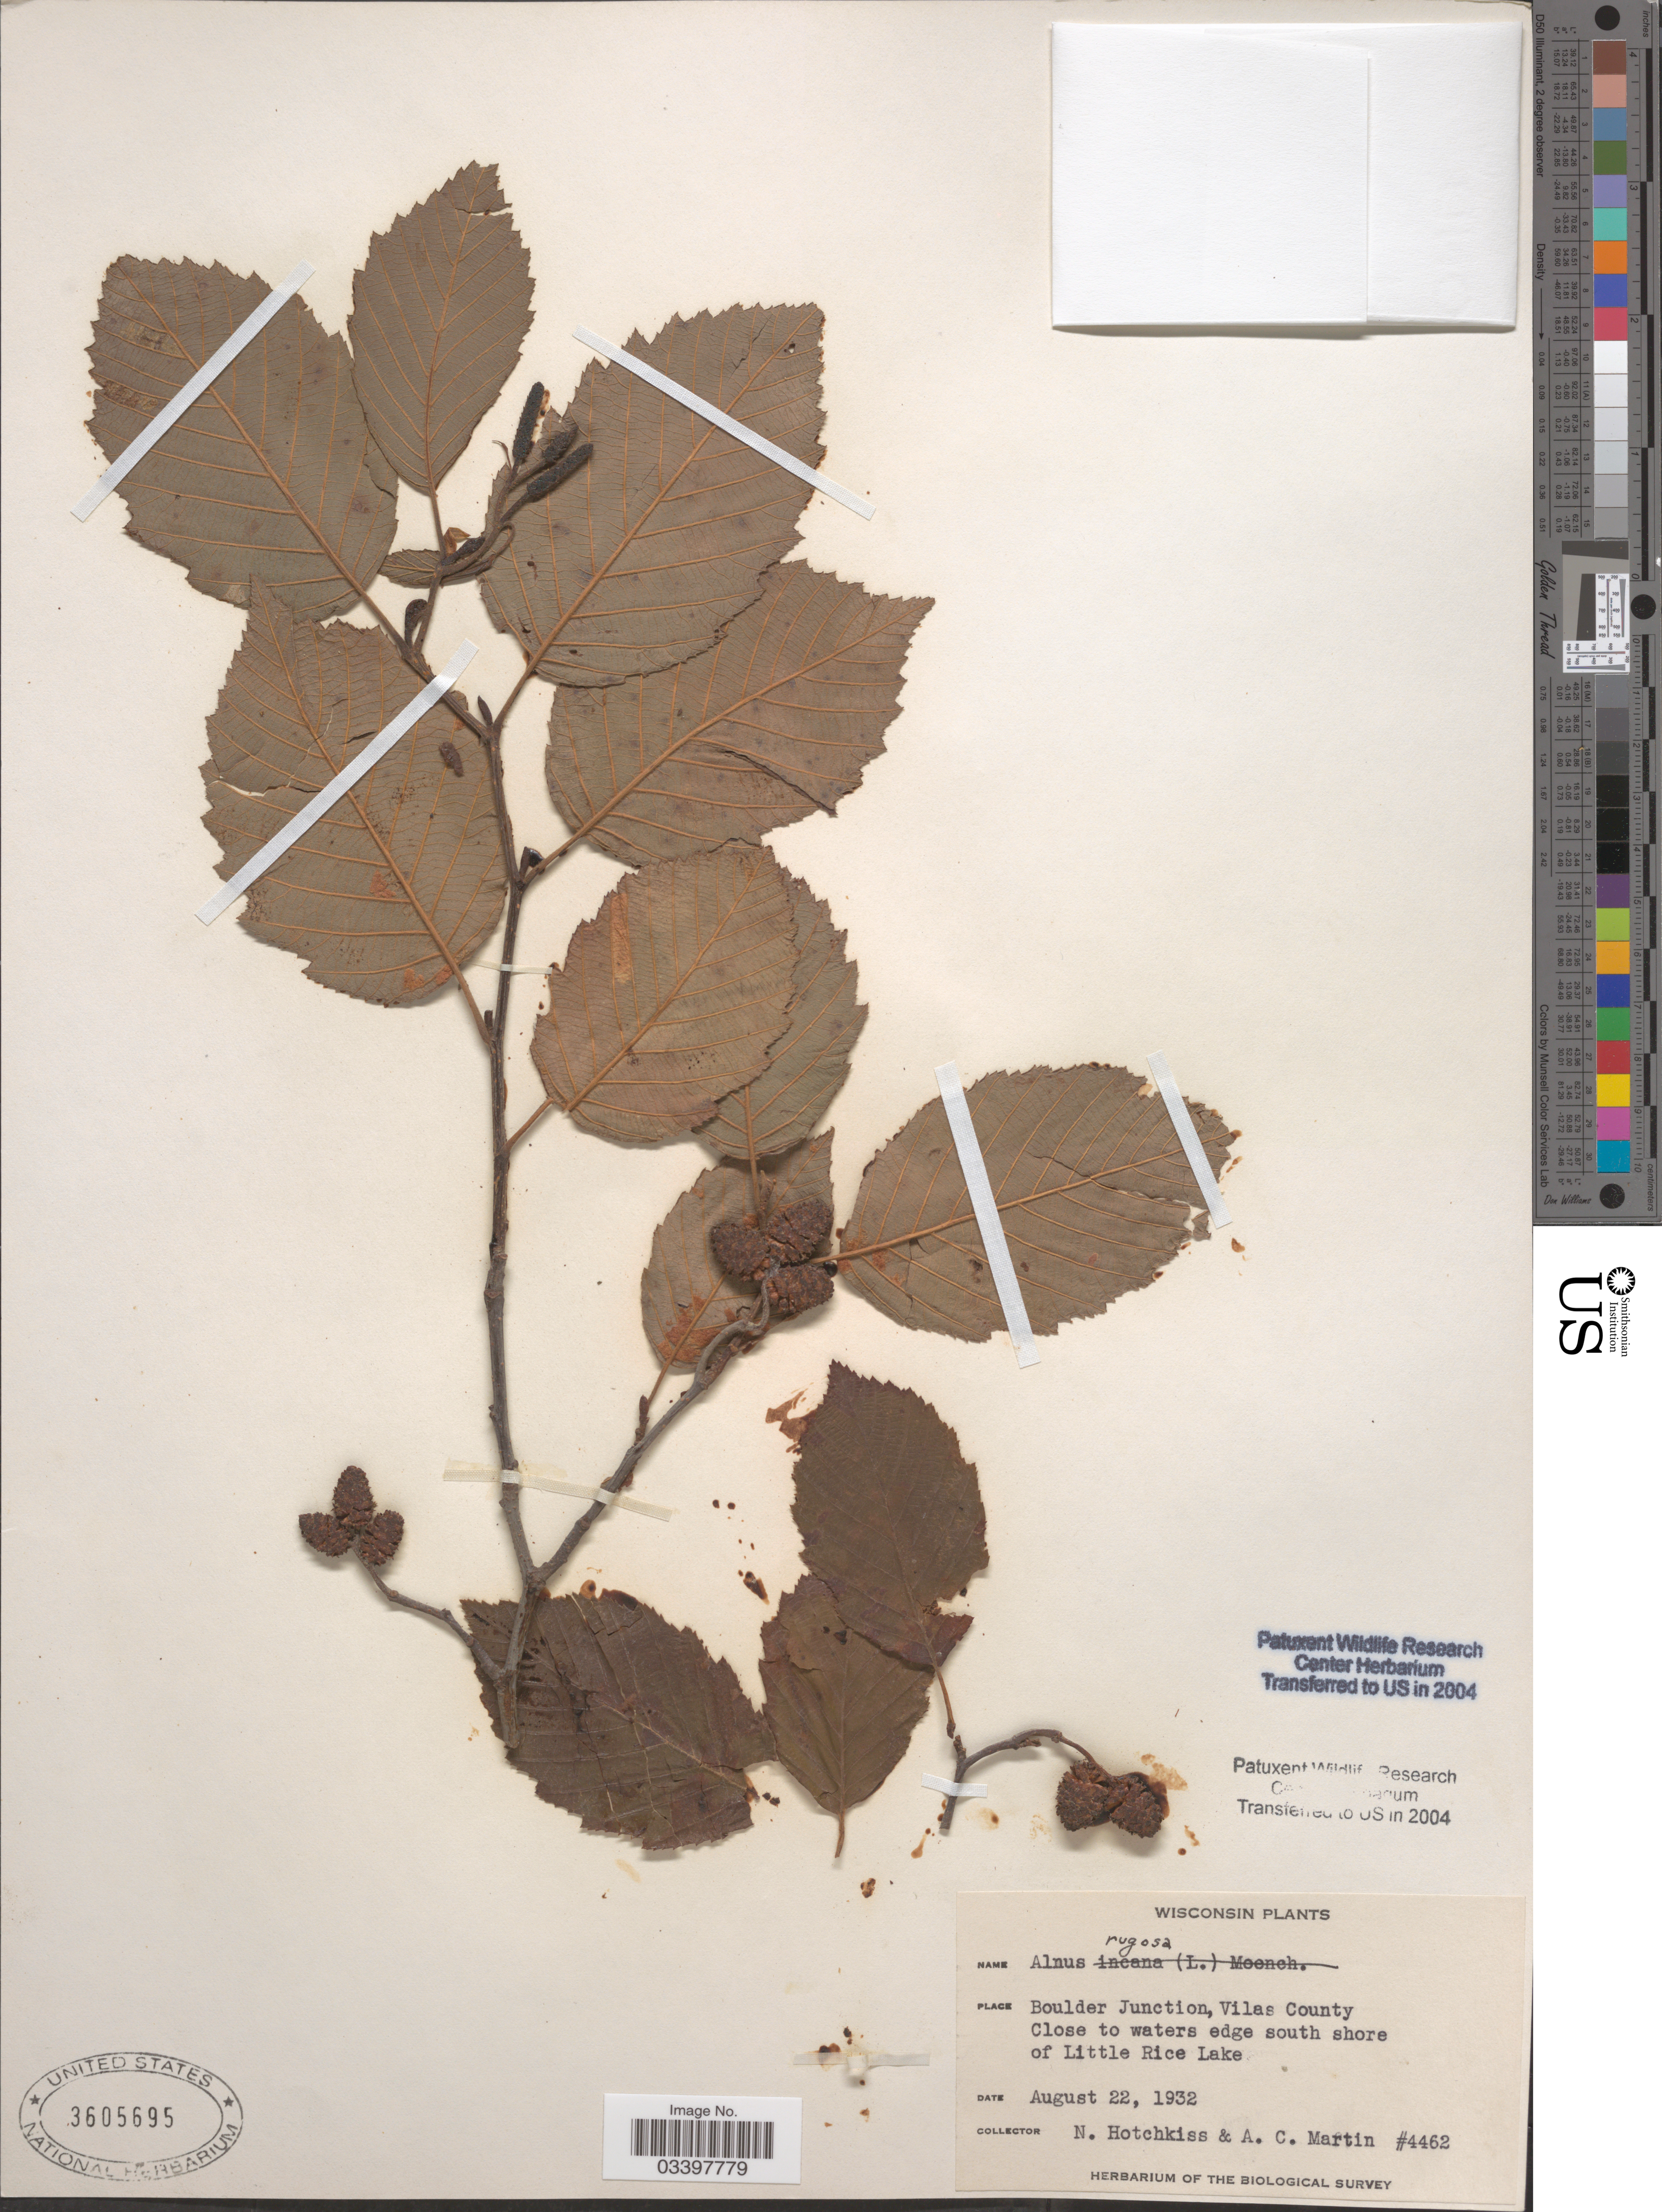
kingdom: Plantae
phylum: Tracheophyta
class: Magnoliopsida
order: Fagales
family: Betulaceae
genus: Alnus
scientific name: Alnus incana subsp. rugosa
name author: (Du Roi) R.T. Clausen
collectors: N. Hotchkiss & A. C. Martin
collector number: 4462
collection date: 1932-08-22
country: United States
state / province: Wisconsin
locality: Boulder Junction, Vilas County Close to waters edge south shore of Little Rice Lake.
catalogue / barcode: US 3605695